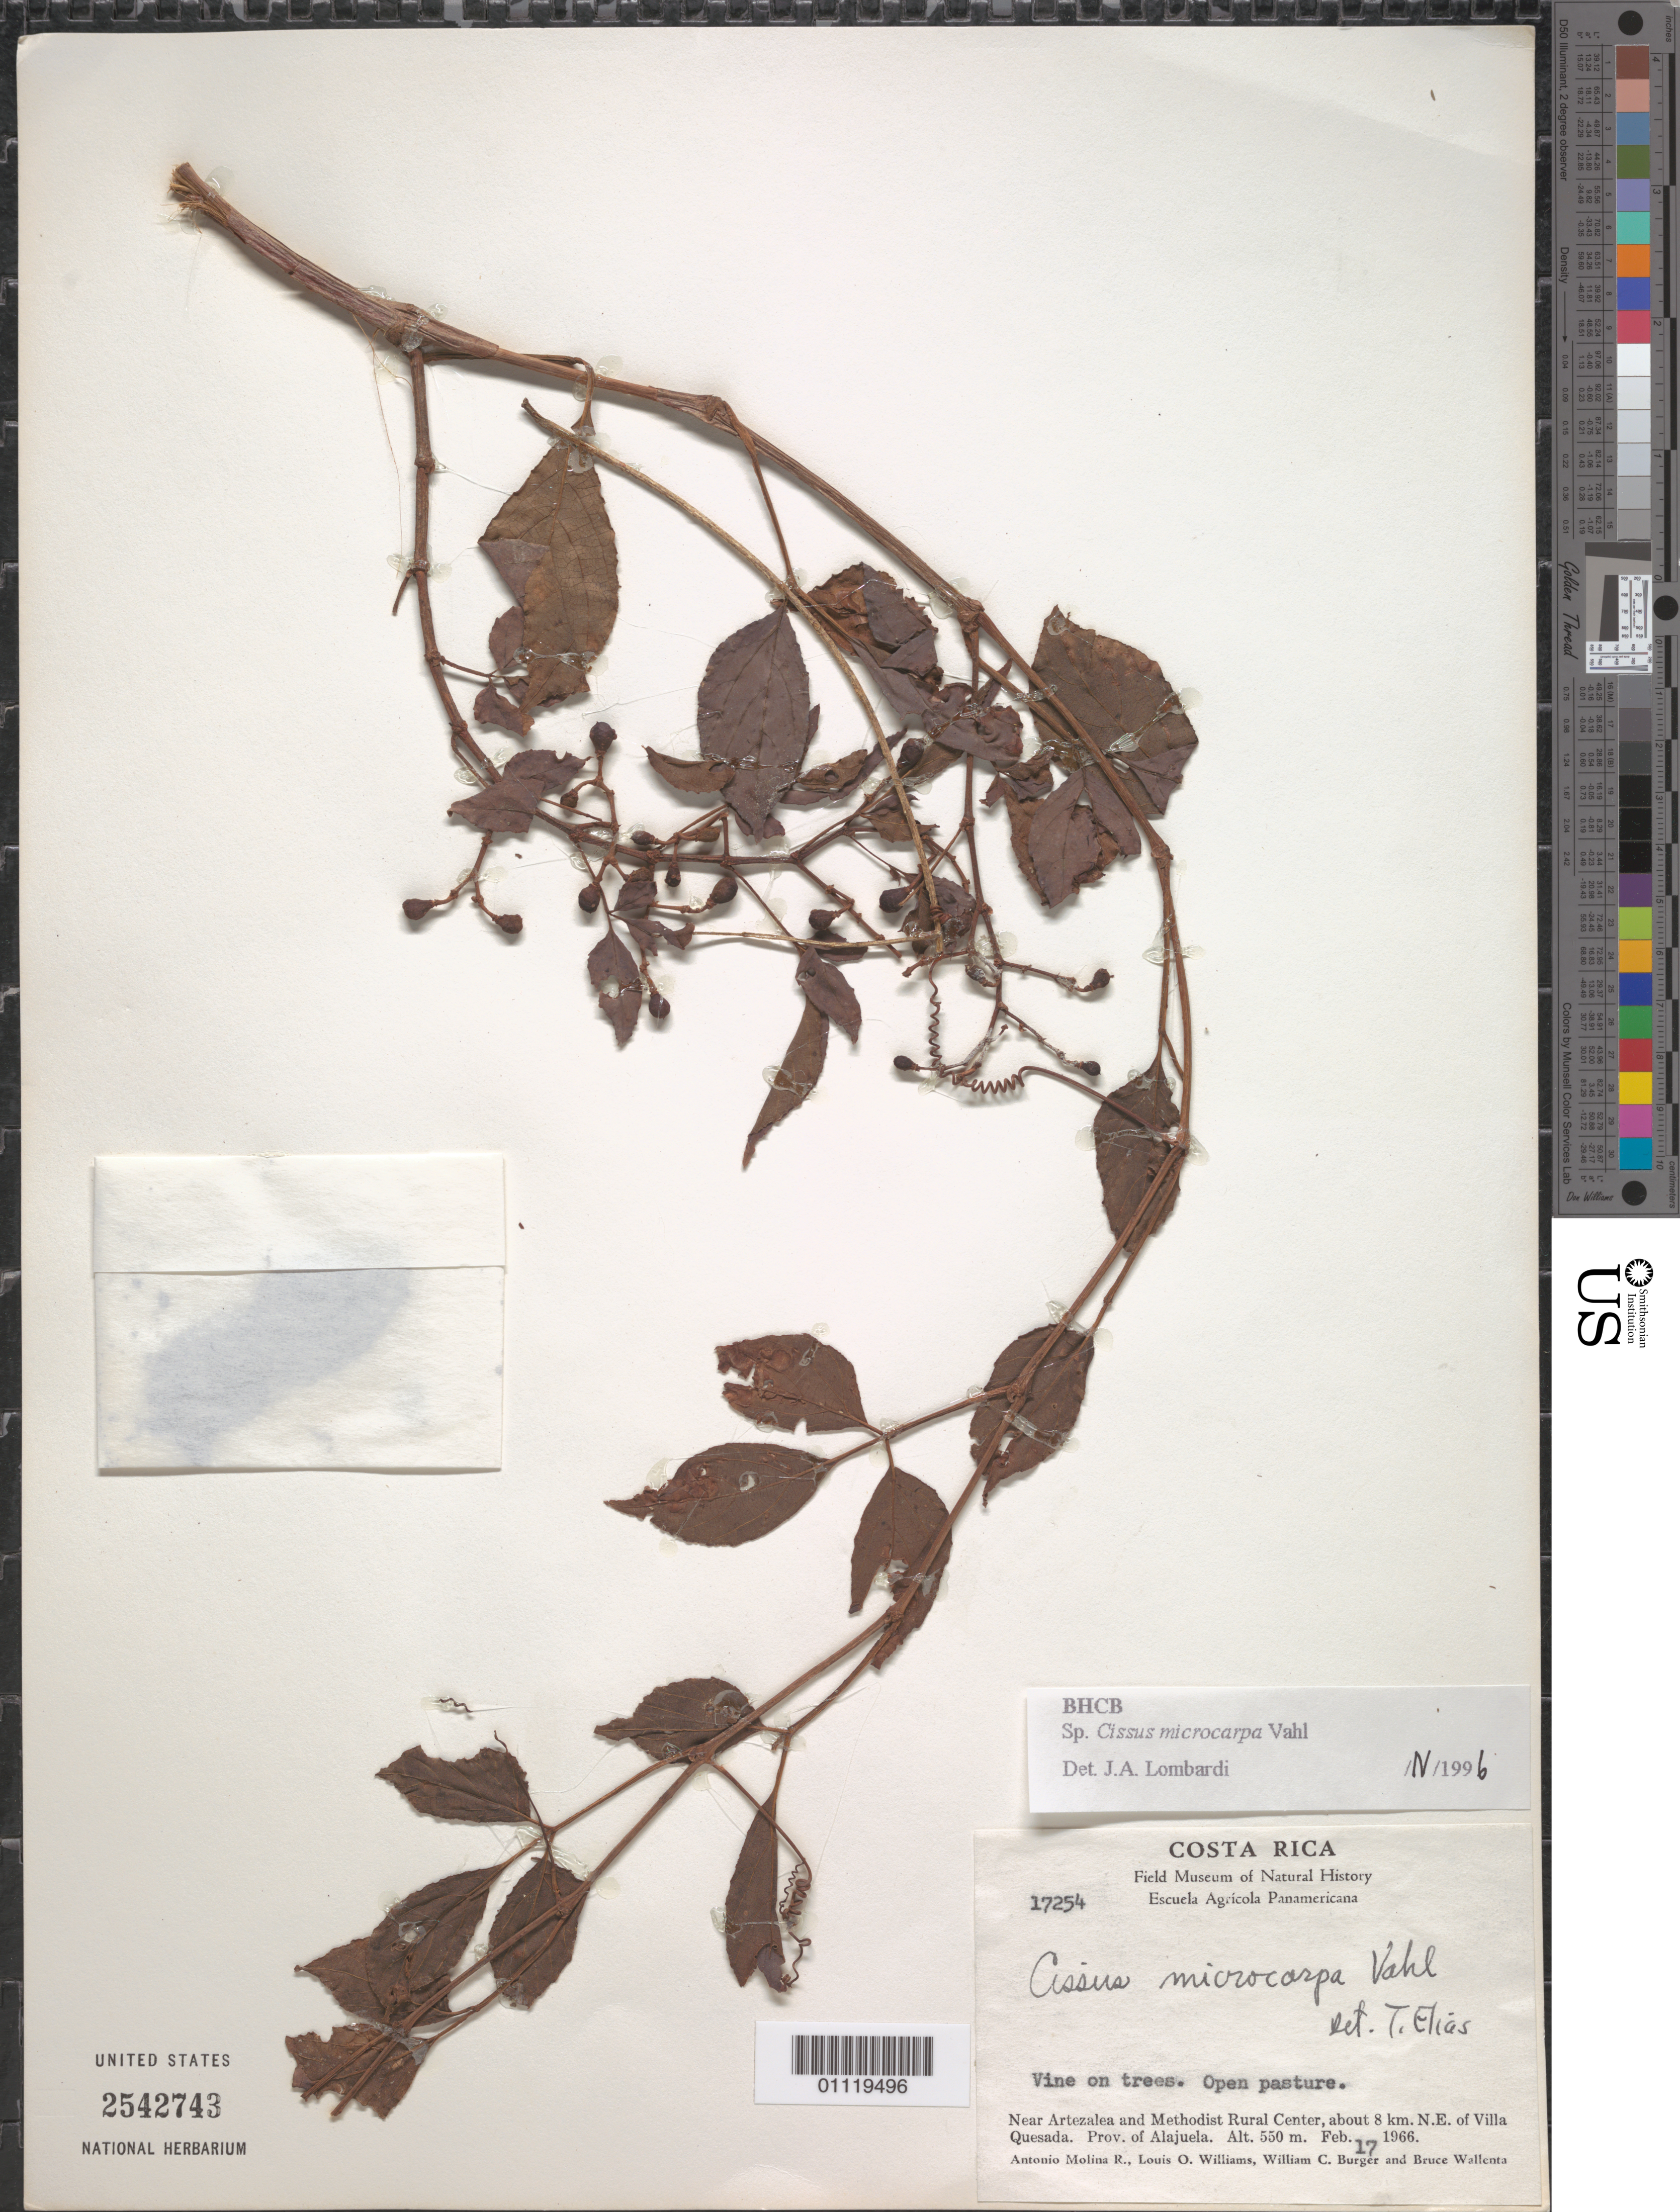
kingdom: Plantae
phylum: Tracheophyta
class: Magnoliopsida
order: Vitales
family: Vitaceae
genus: Cissus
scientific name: Cissus microcarpa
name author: Vahl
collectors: A. Molina R., L. O. Williams, W. Burger & B. Wallenta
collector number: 17254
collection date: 1966-02-17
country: Costa Rica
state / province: Alajuela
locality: Near Artezalea and Methodist Rural Center, about 8 km NE of Villa Quesada.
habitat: Vine on trees. Open pasture.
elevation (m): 550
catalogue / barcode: US 2542743